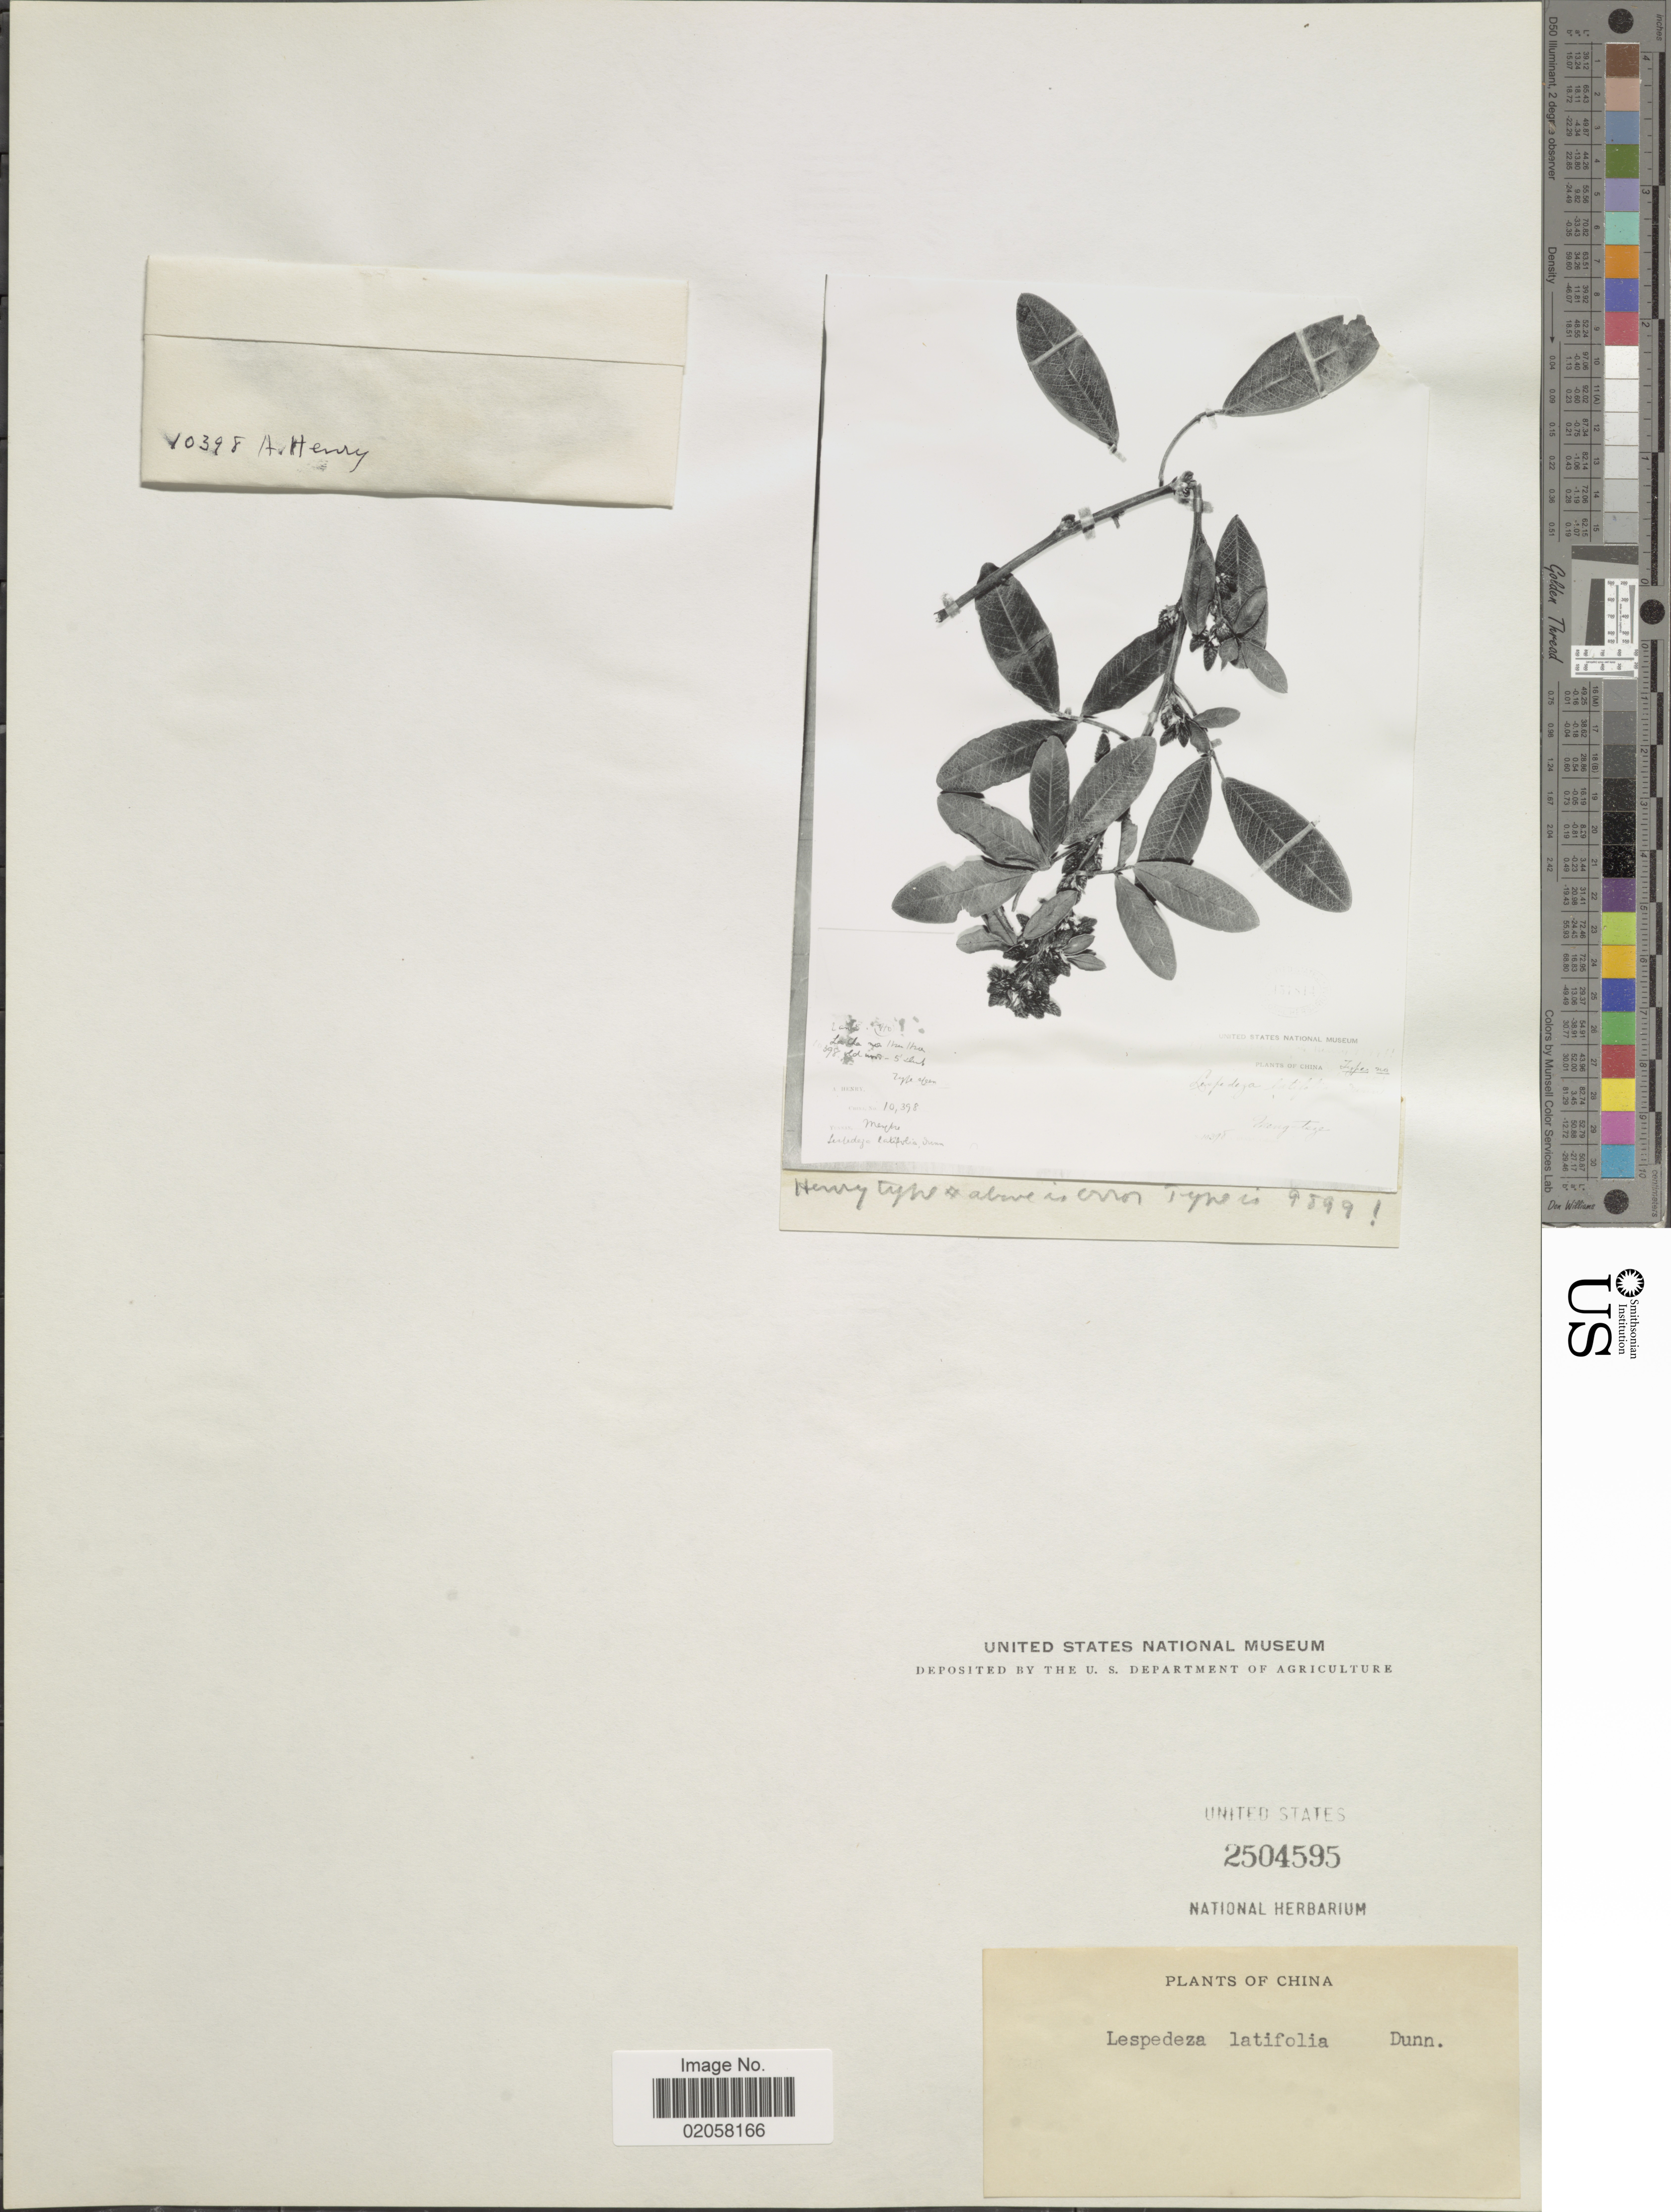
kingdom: Plantae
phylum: Tracheophyta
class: Magnoliopsida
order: Fabales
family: Fabaceae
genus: Campylotropis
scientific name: Campylotropis latifolia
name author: (Dunn) Schindl.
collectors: A. Henry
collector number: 10398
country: China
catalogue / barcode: US 2504595